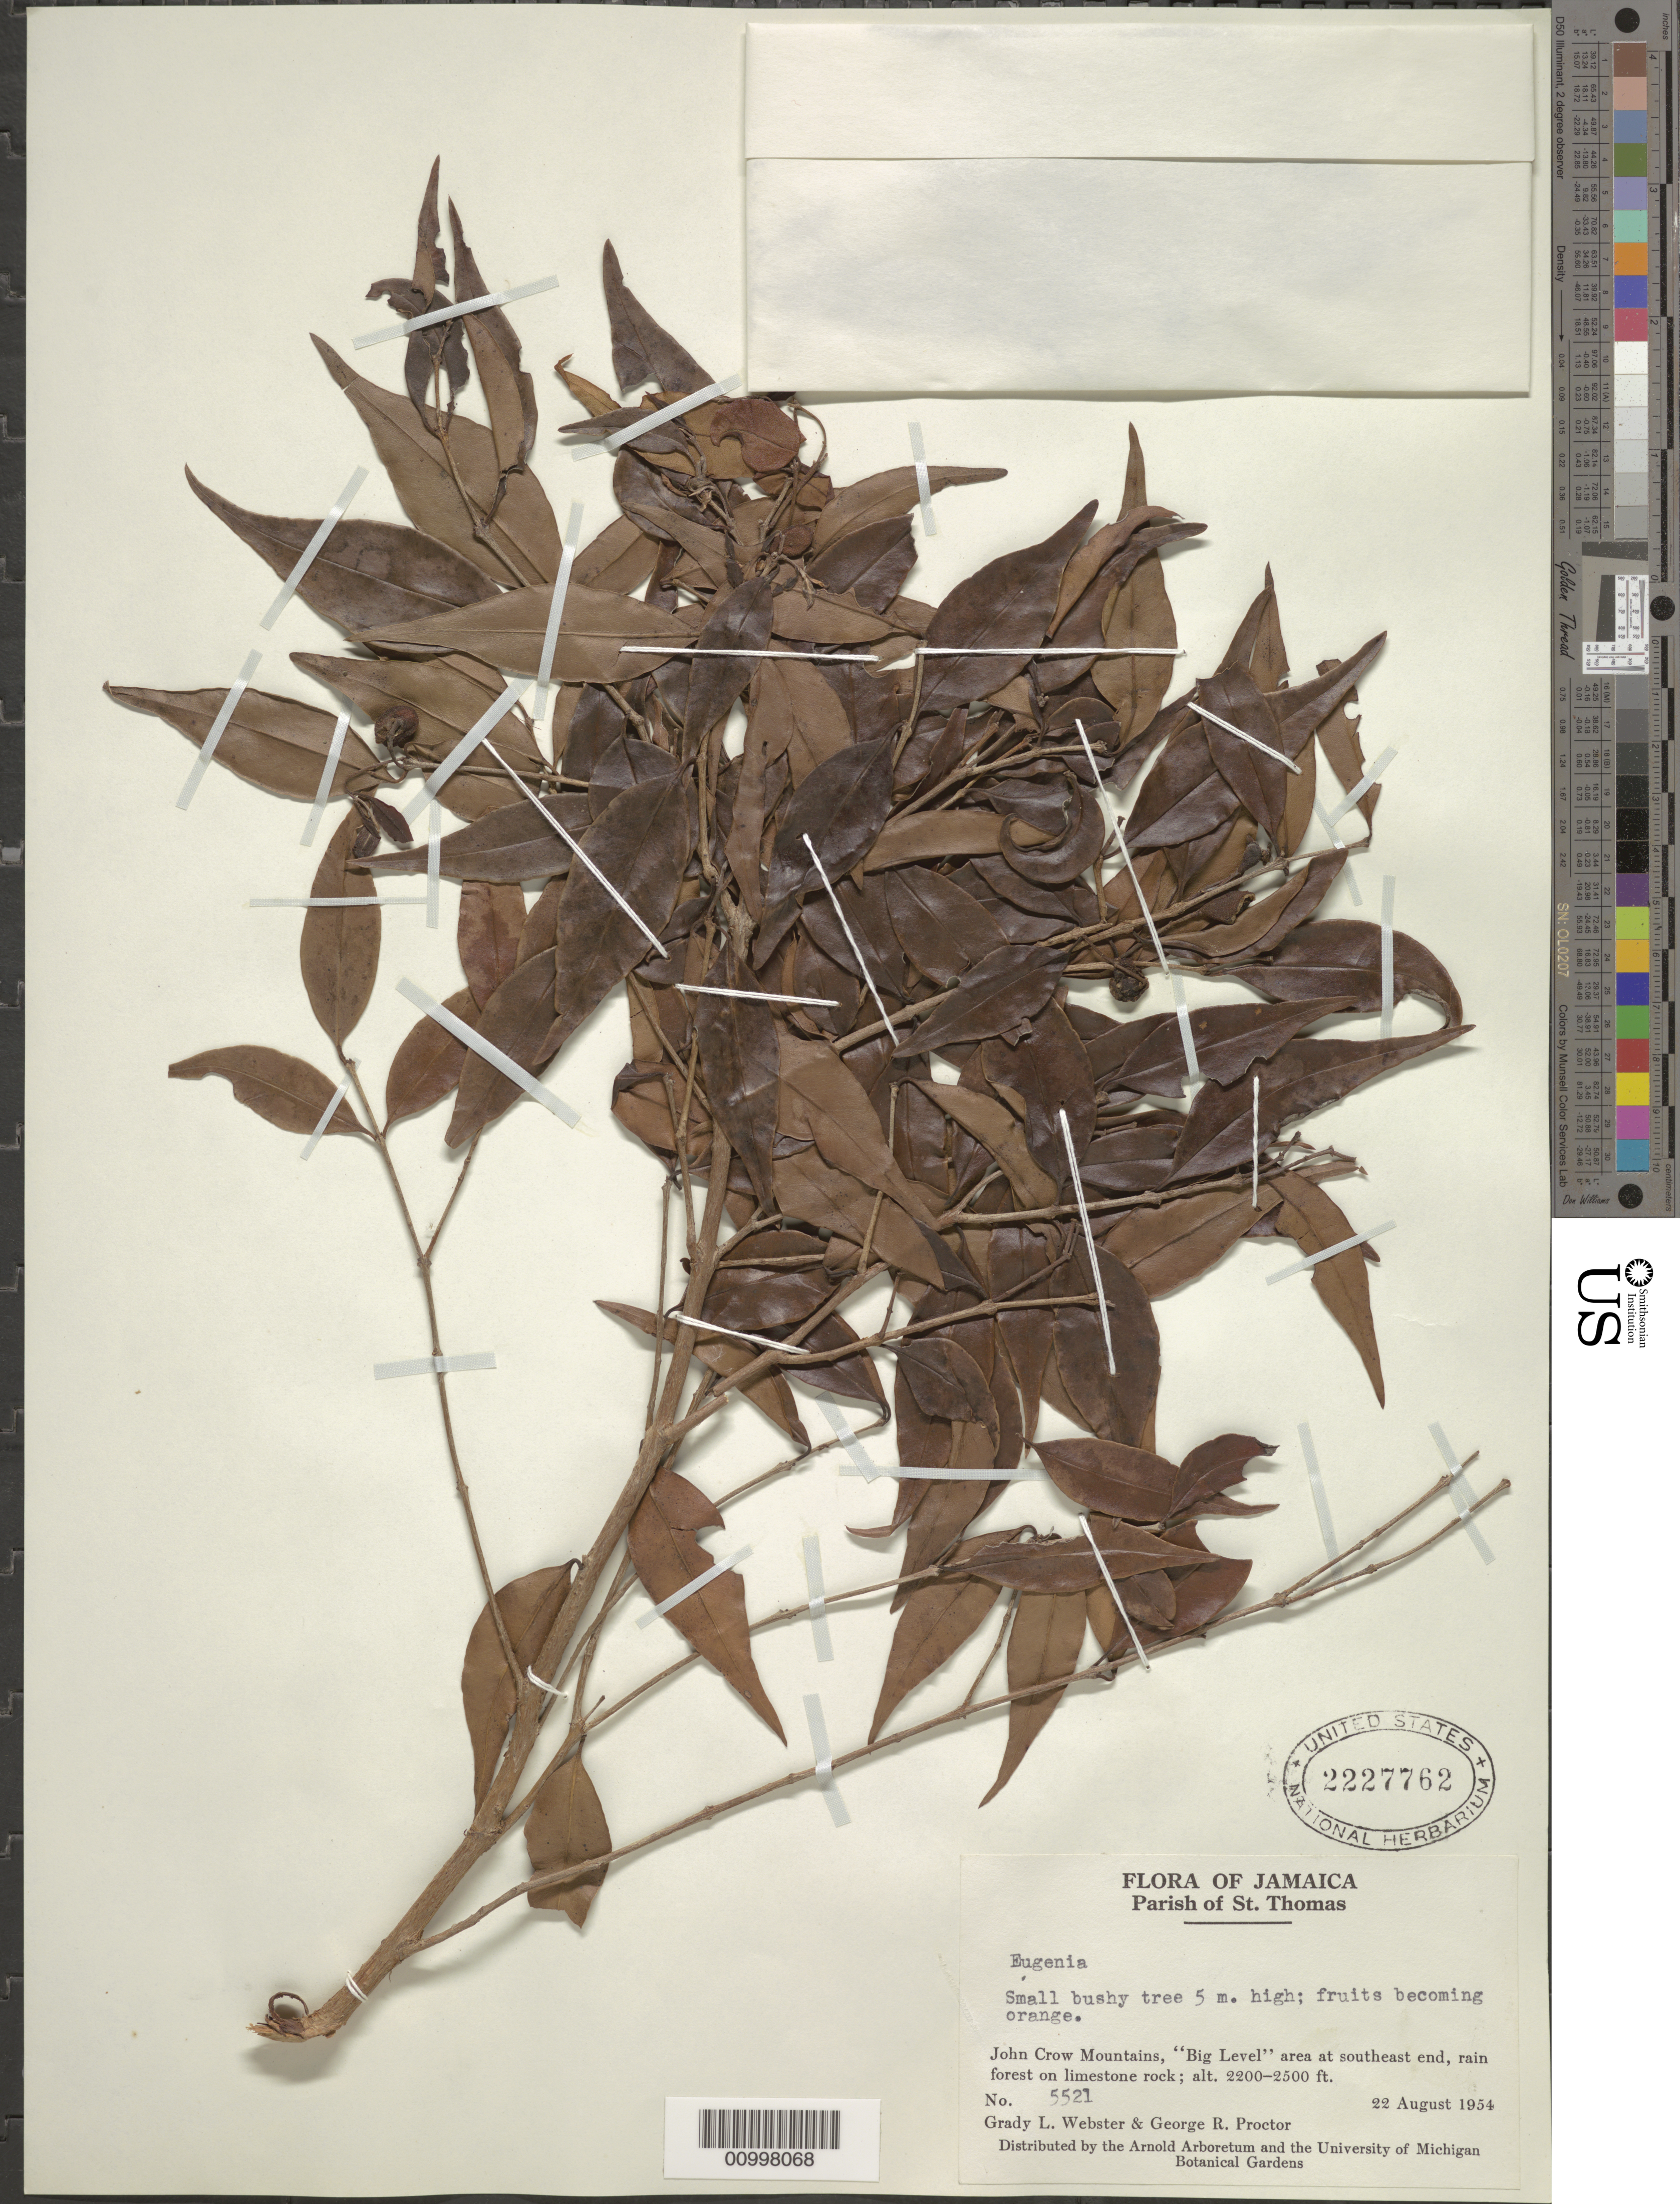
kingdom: Plantae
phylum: Tracheophyta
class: Magnoliopsida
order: Myrtales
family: Myrtaceae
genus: Eugenia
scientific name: Eugenia sp.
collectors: G. L. Webster & G. R. Proctor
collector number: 5521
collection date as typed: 22 Aug 1954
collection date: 1954-08-22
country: Jamaica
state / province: Saint Thomas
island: Jamaica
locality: John Crow Mountains, "Big Level" area at southeast end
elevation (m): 671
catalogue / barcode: US 2227762